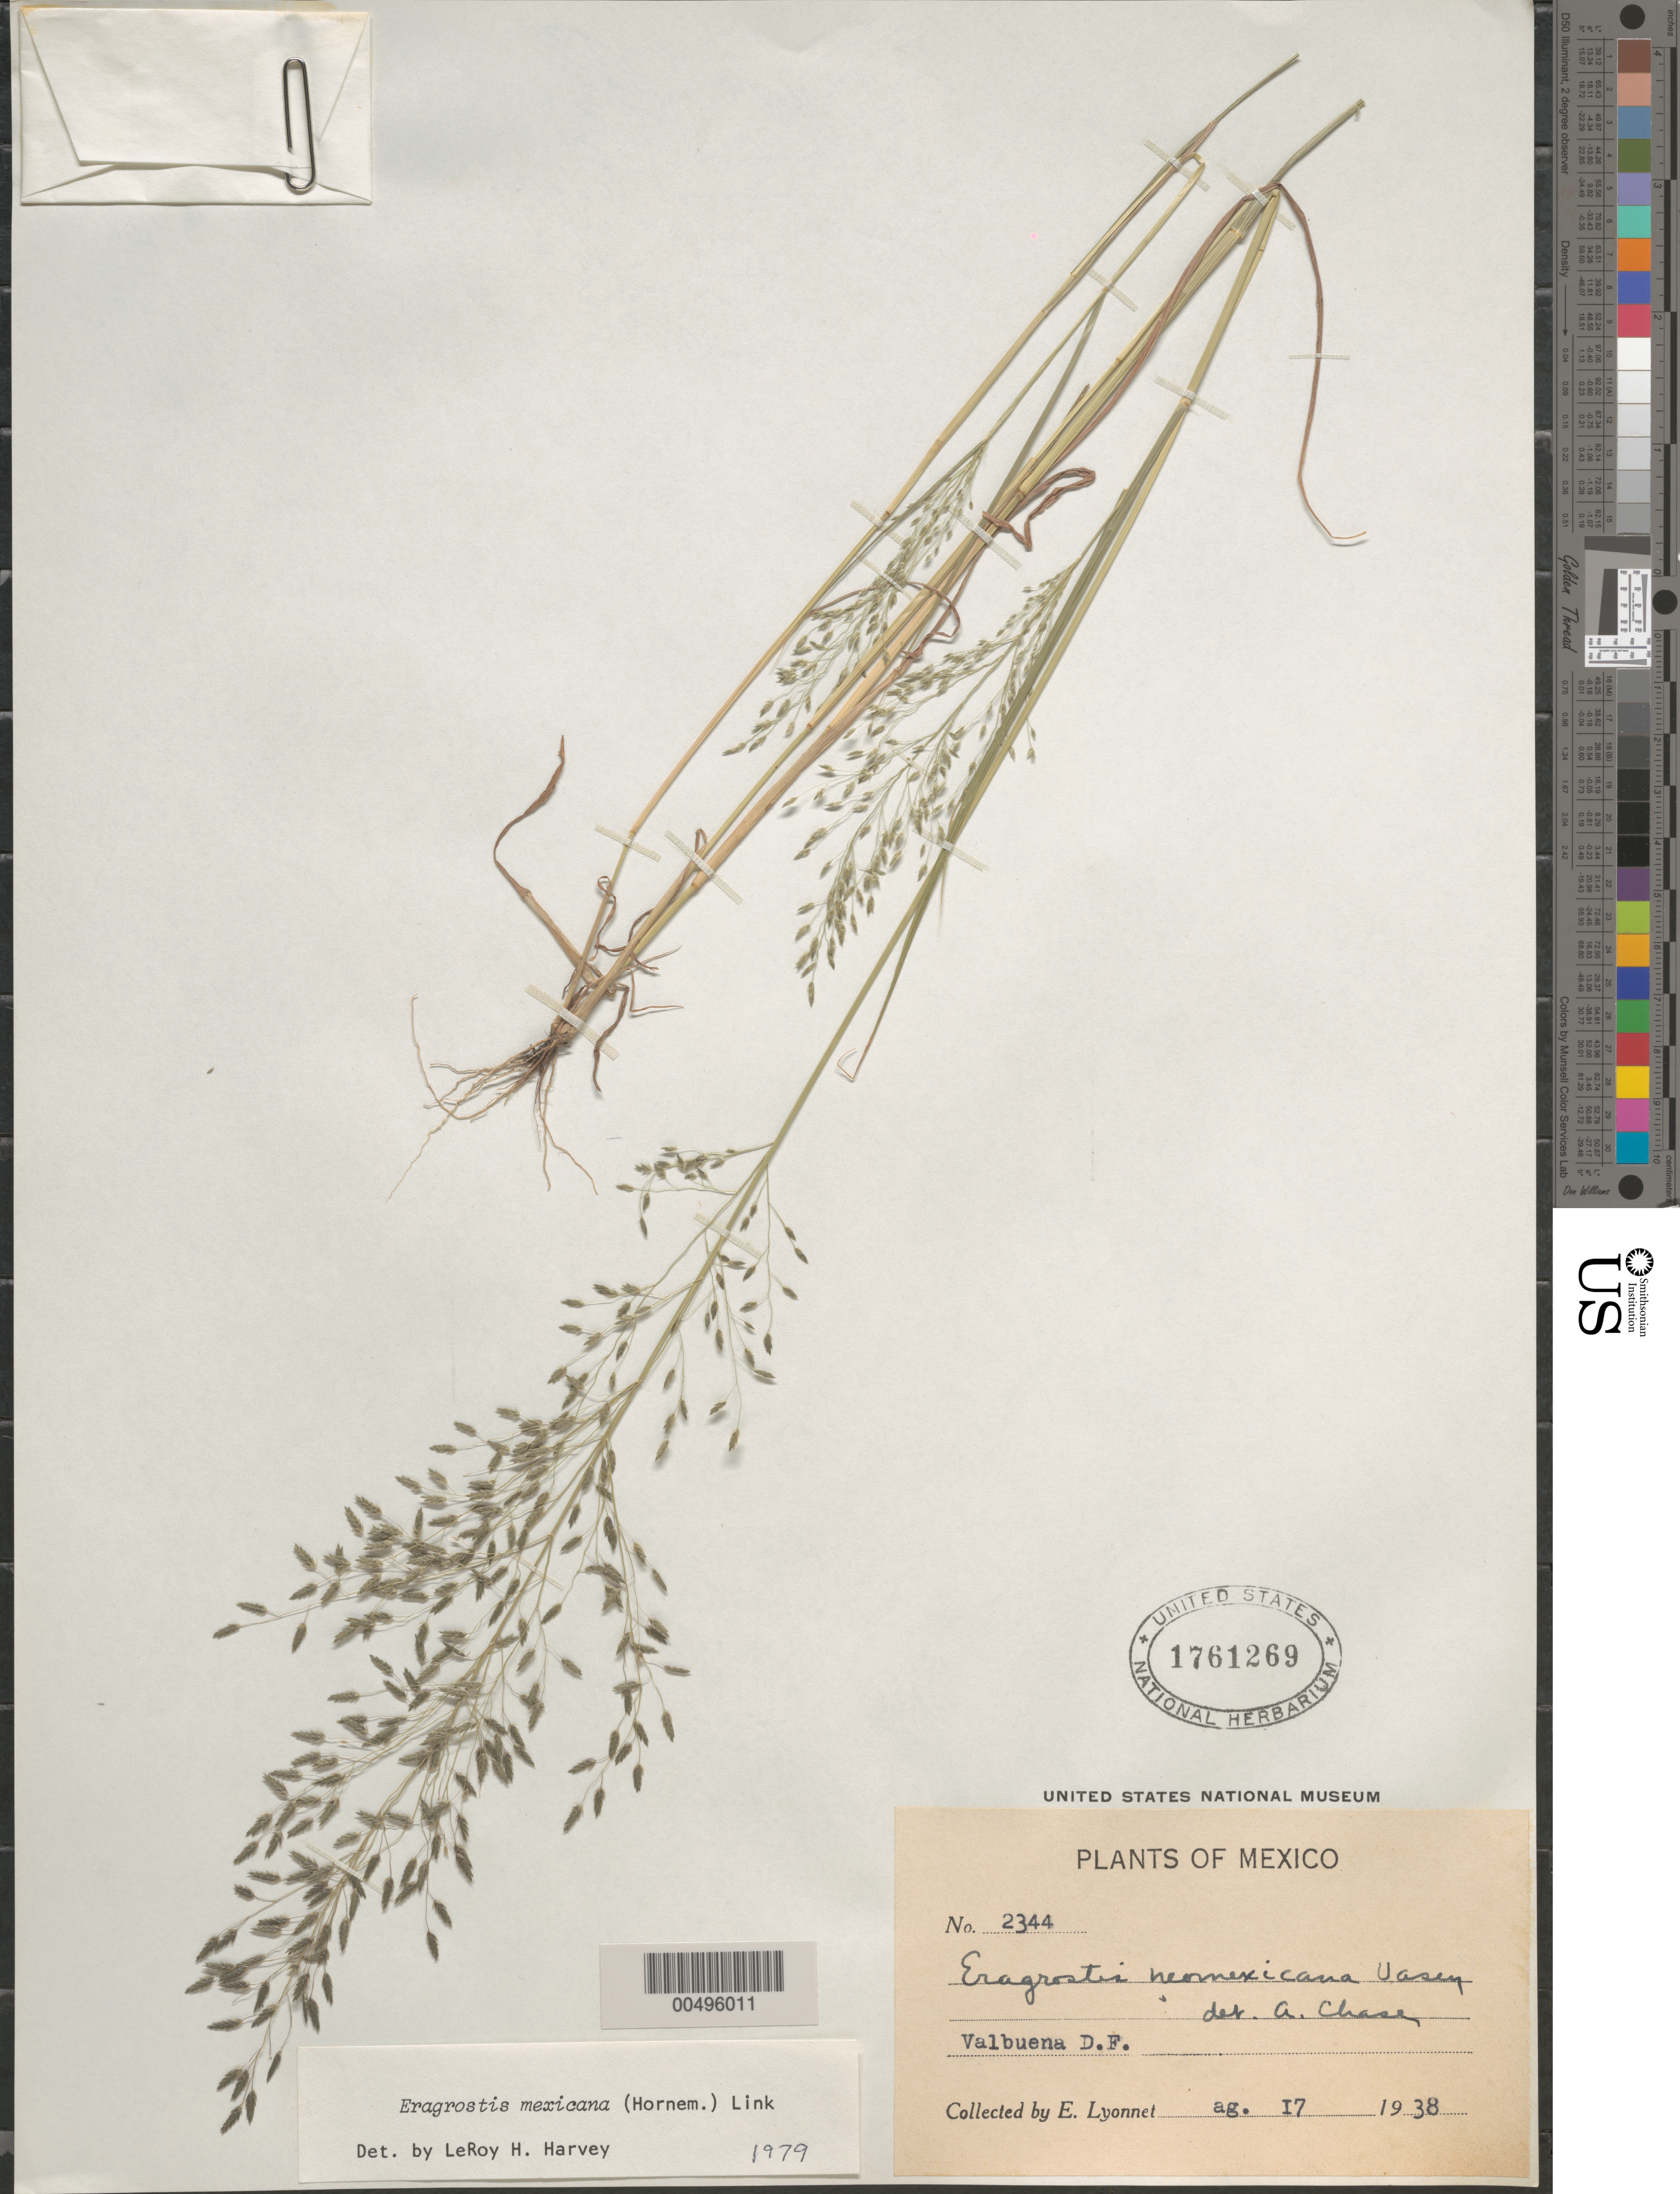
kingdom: Plantae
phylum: Tracheophyta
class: Liliopsida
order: Poales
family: Poaceae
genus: Eragrostis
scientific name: Eragrostis mexicana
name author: (Hornem.) Link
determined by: Harvey, L. H.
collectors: Bro. E. Lyonnet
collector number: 2344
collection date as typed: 17 Aug 1938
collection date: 1938-08-17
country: Mexico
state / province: Distrito Federal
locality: Valbuena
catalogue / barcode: US 1761269